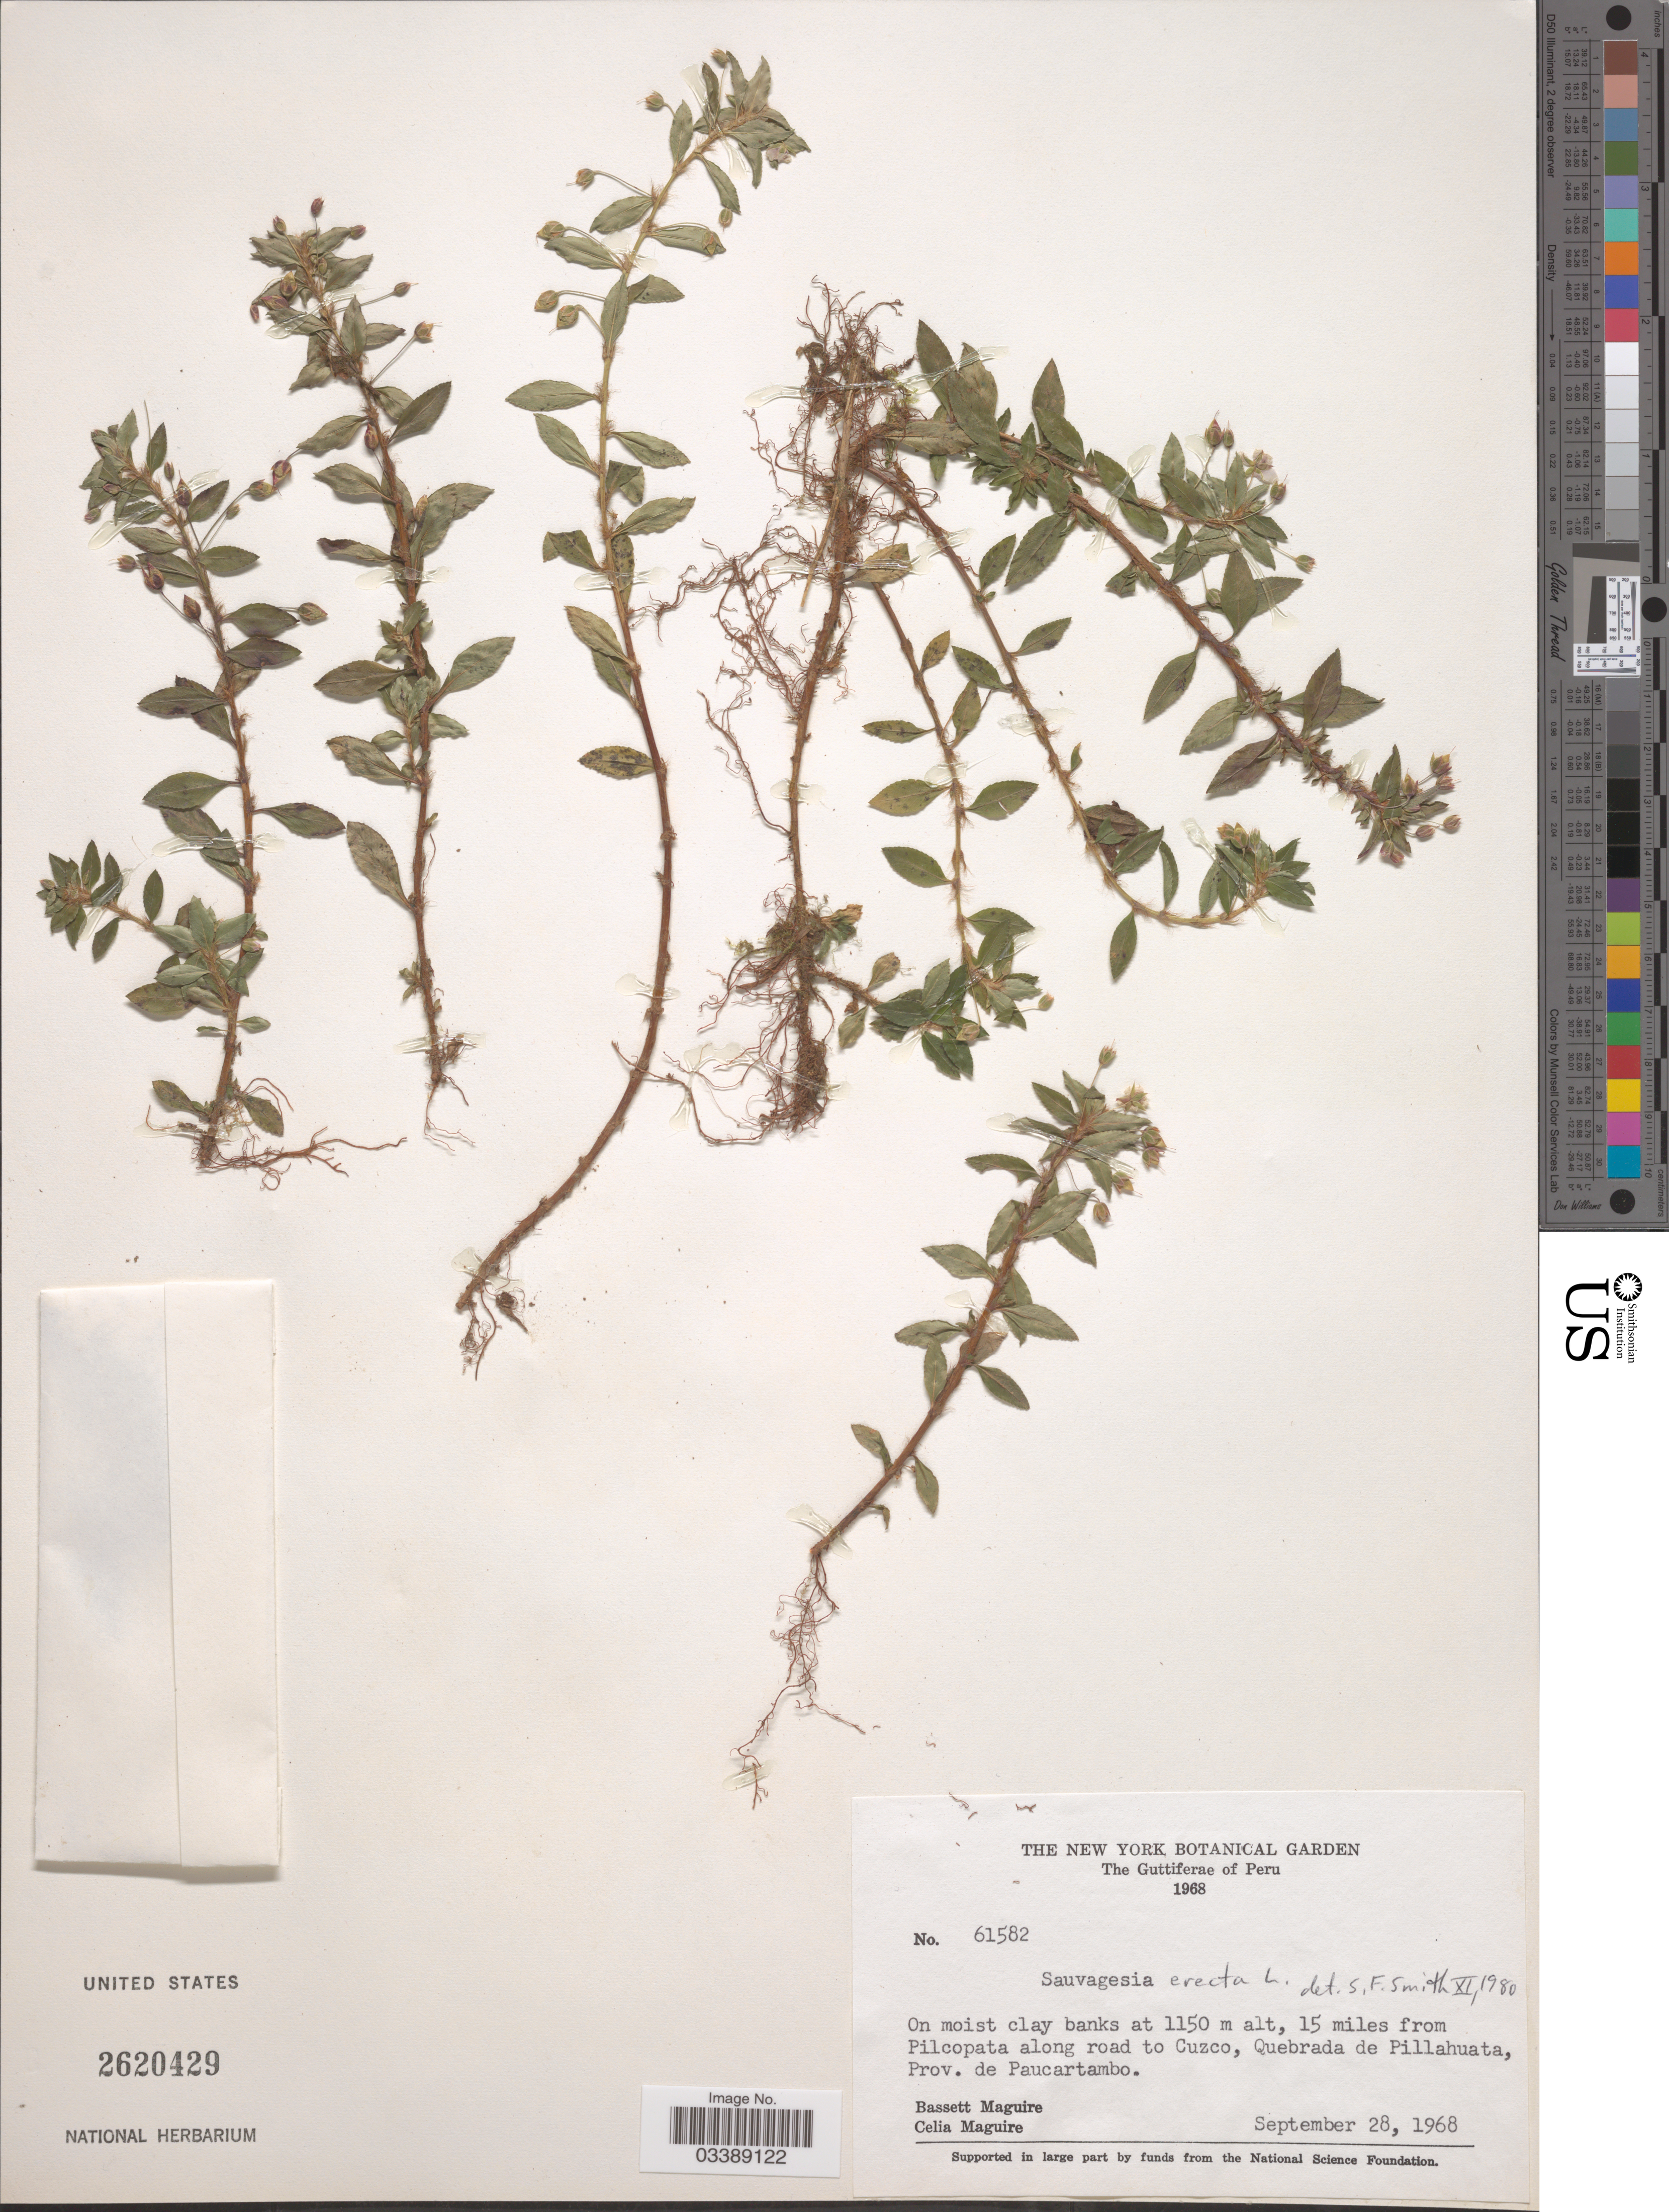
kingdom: Plantae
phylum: Tracheophyta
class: Magnoliopsida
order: Malpighiales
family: Ochnaceae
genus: Sauvagesia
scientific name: Sauvagesia erecta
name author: L.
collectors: B. Maguire & C. K. Maguire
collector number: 61582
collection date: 1968-09-28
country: Peru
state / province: Cusco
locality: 15 miles from Pilcopata along road to Cuzco, Quebrada de Pillahuata, Prov. de Paucartambo.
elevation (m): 1150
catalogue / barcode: US 2620429